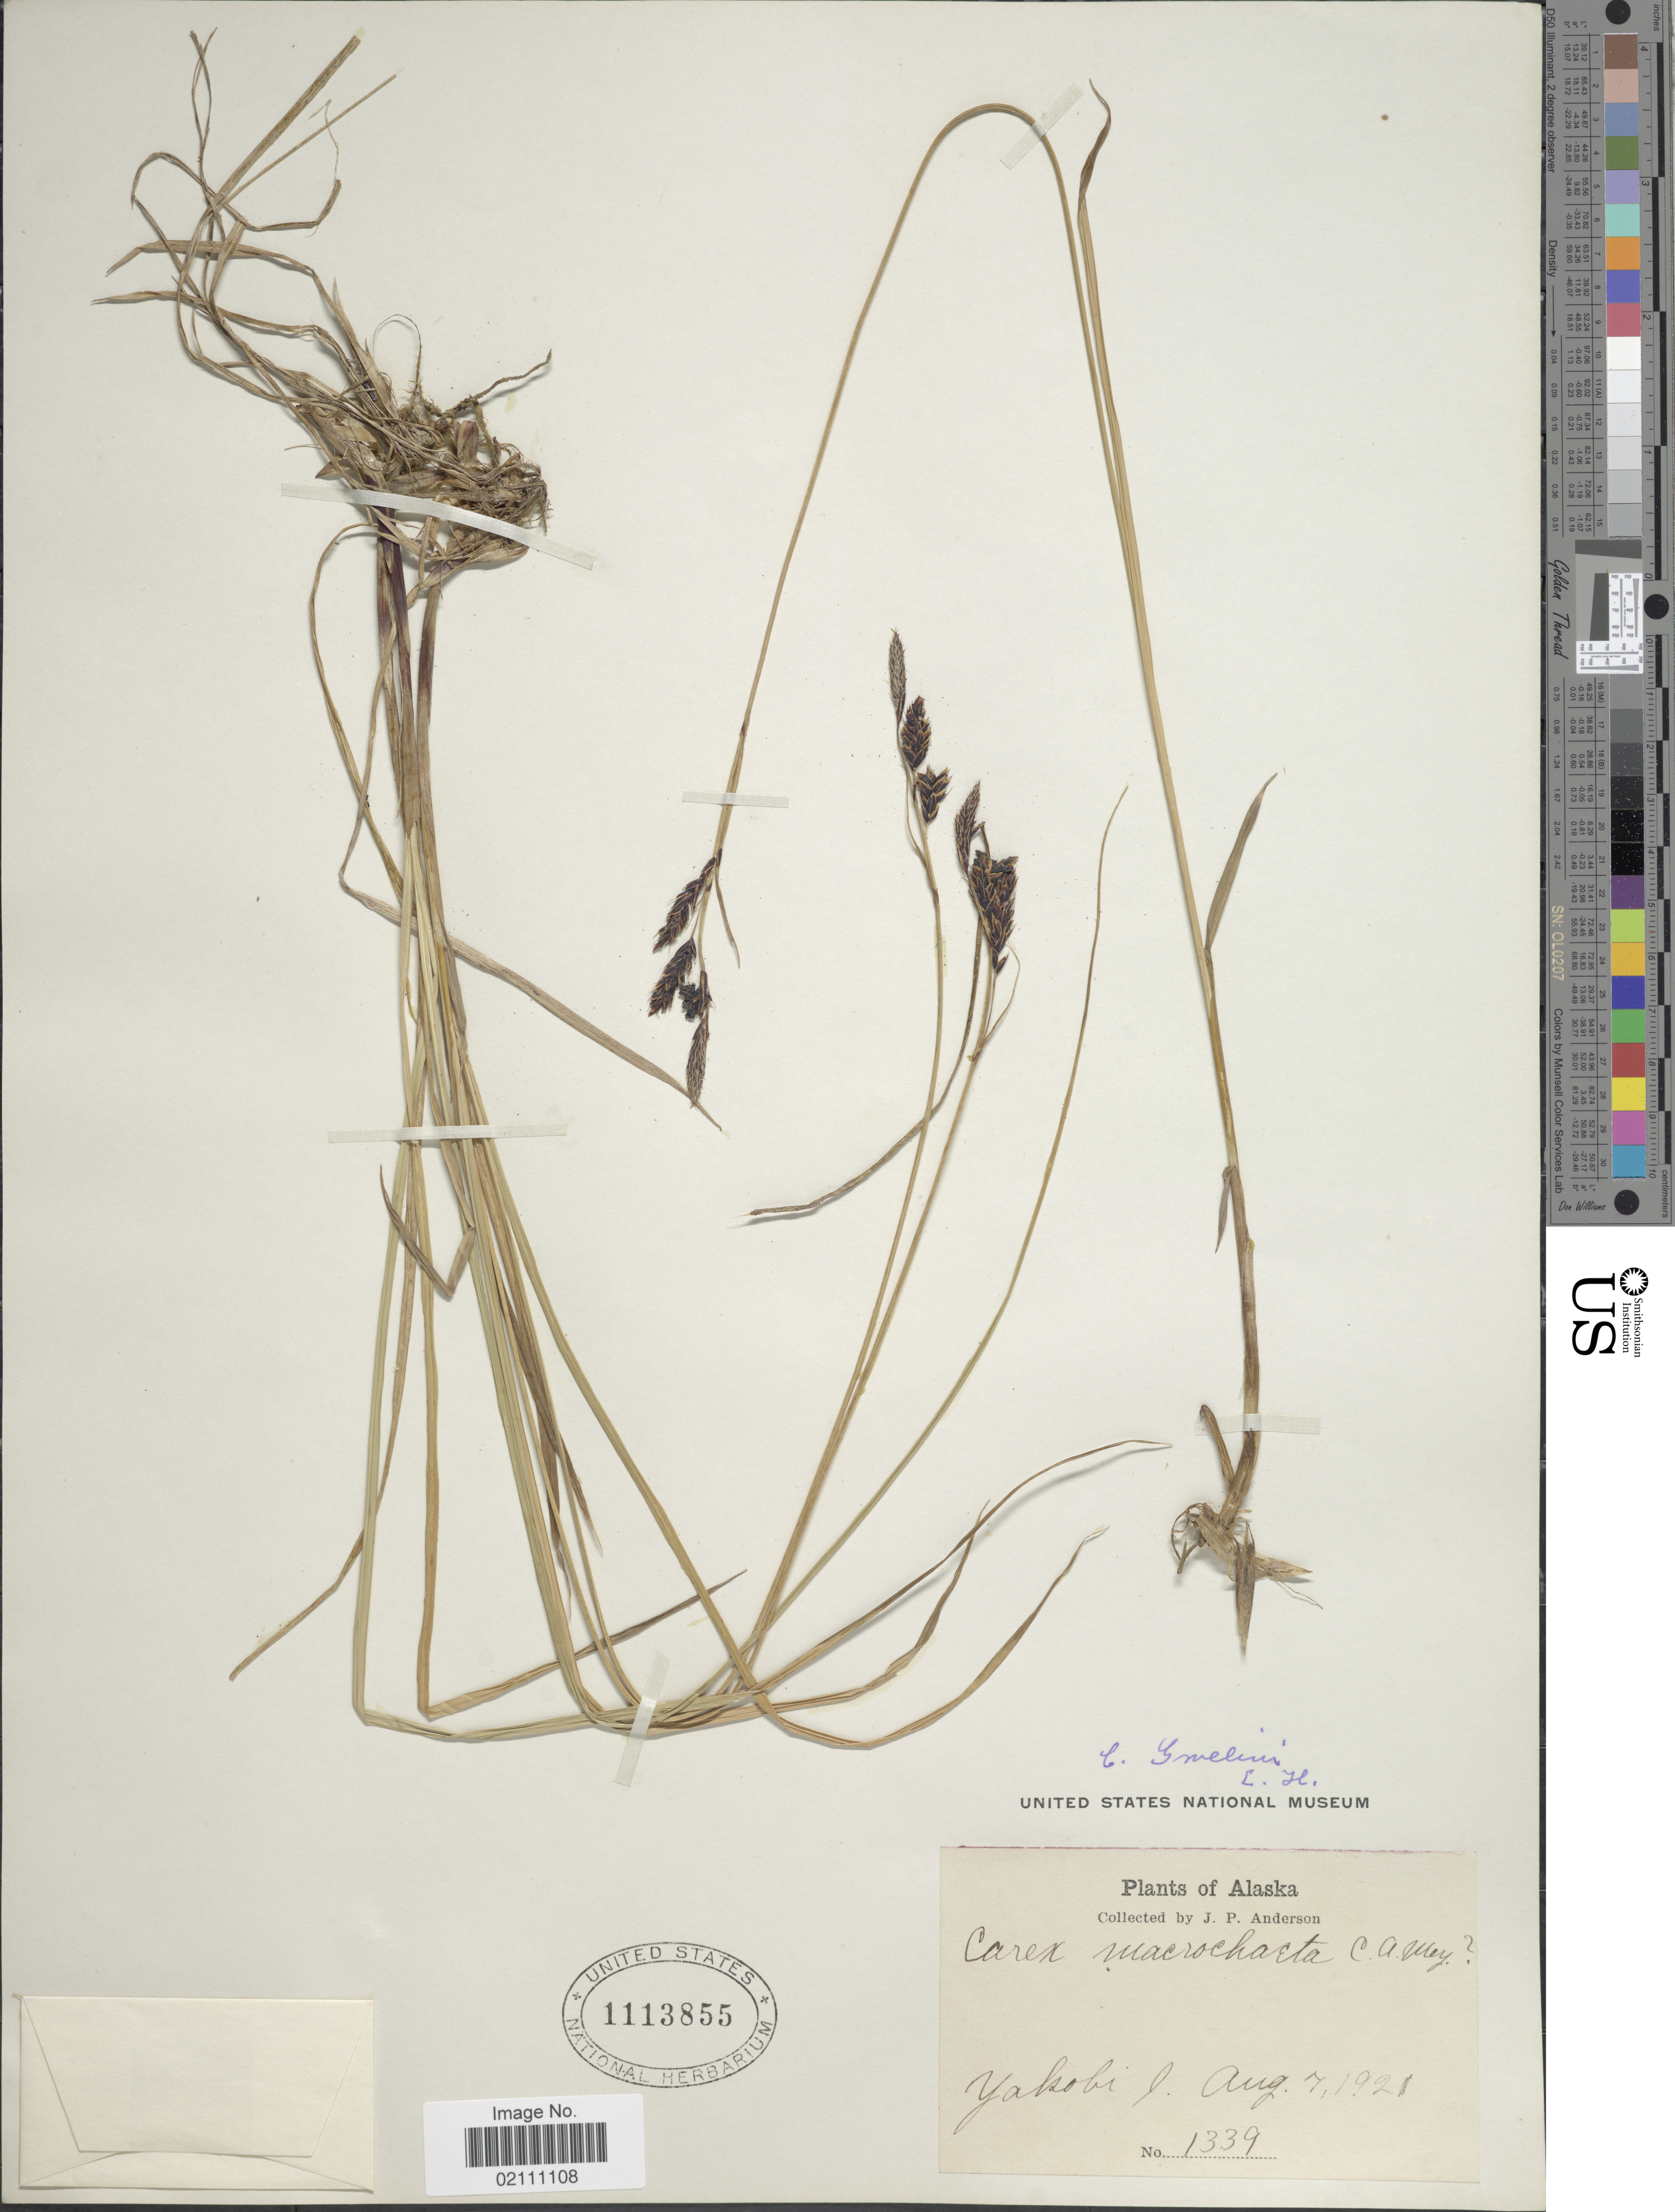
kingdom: Plantae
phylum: Tracheophyta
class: Liliopsida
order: Poales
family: Cyperaceae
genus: Carex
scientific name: Carex gmelinii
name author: Hook. & Arn.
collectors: J. P. Anderson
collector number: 1339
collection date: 1921-08-07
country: United States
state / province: Alaska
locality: Yakobi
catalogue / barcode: US 1113855